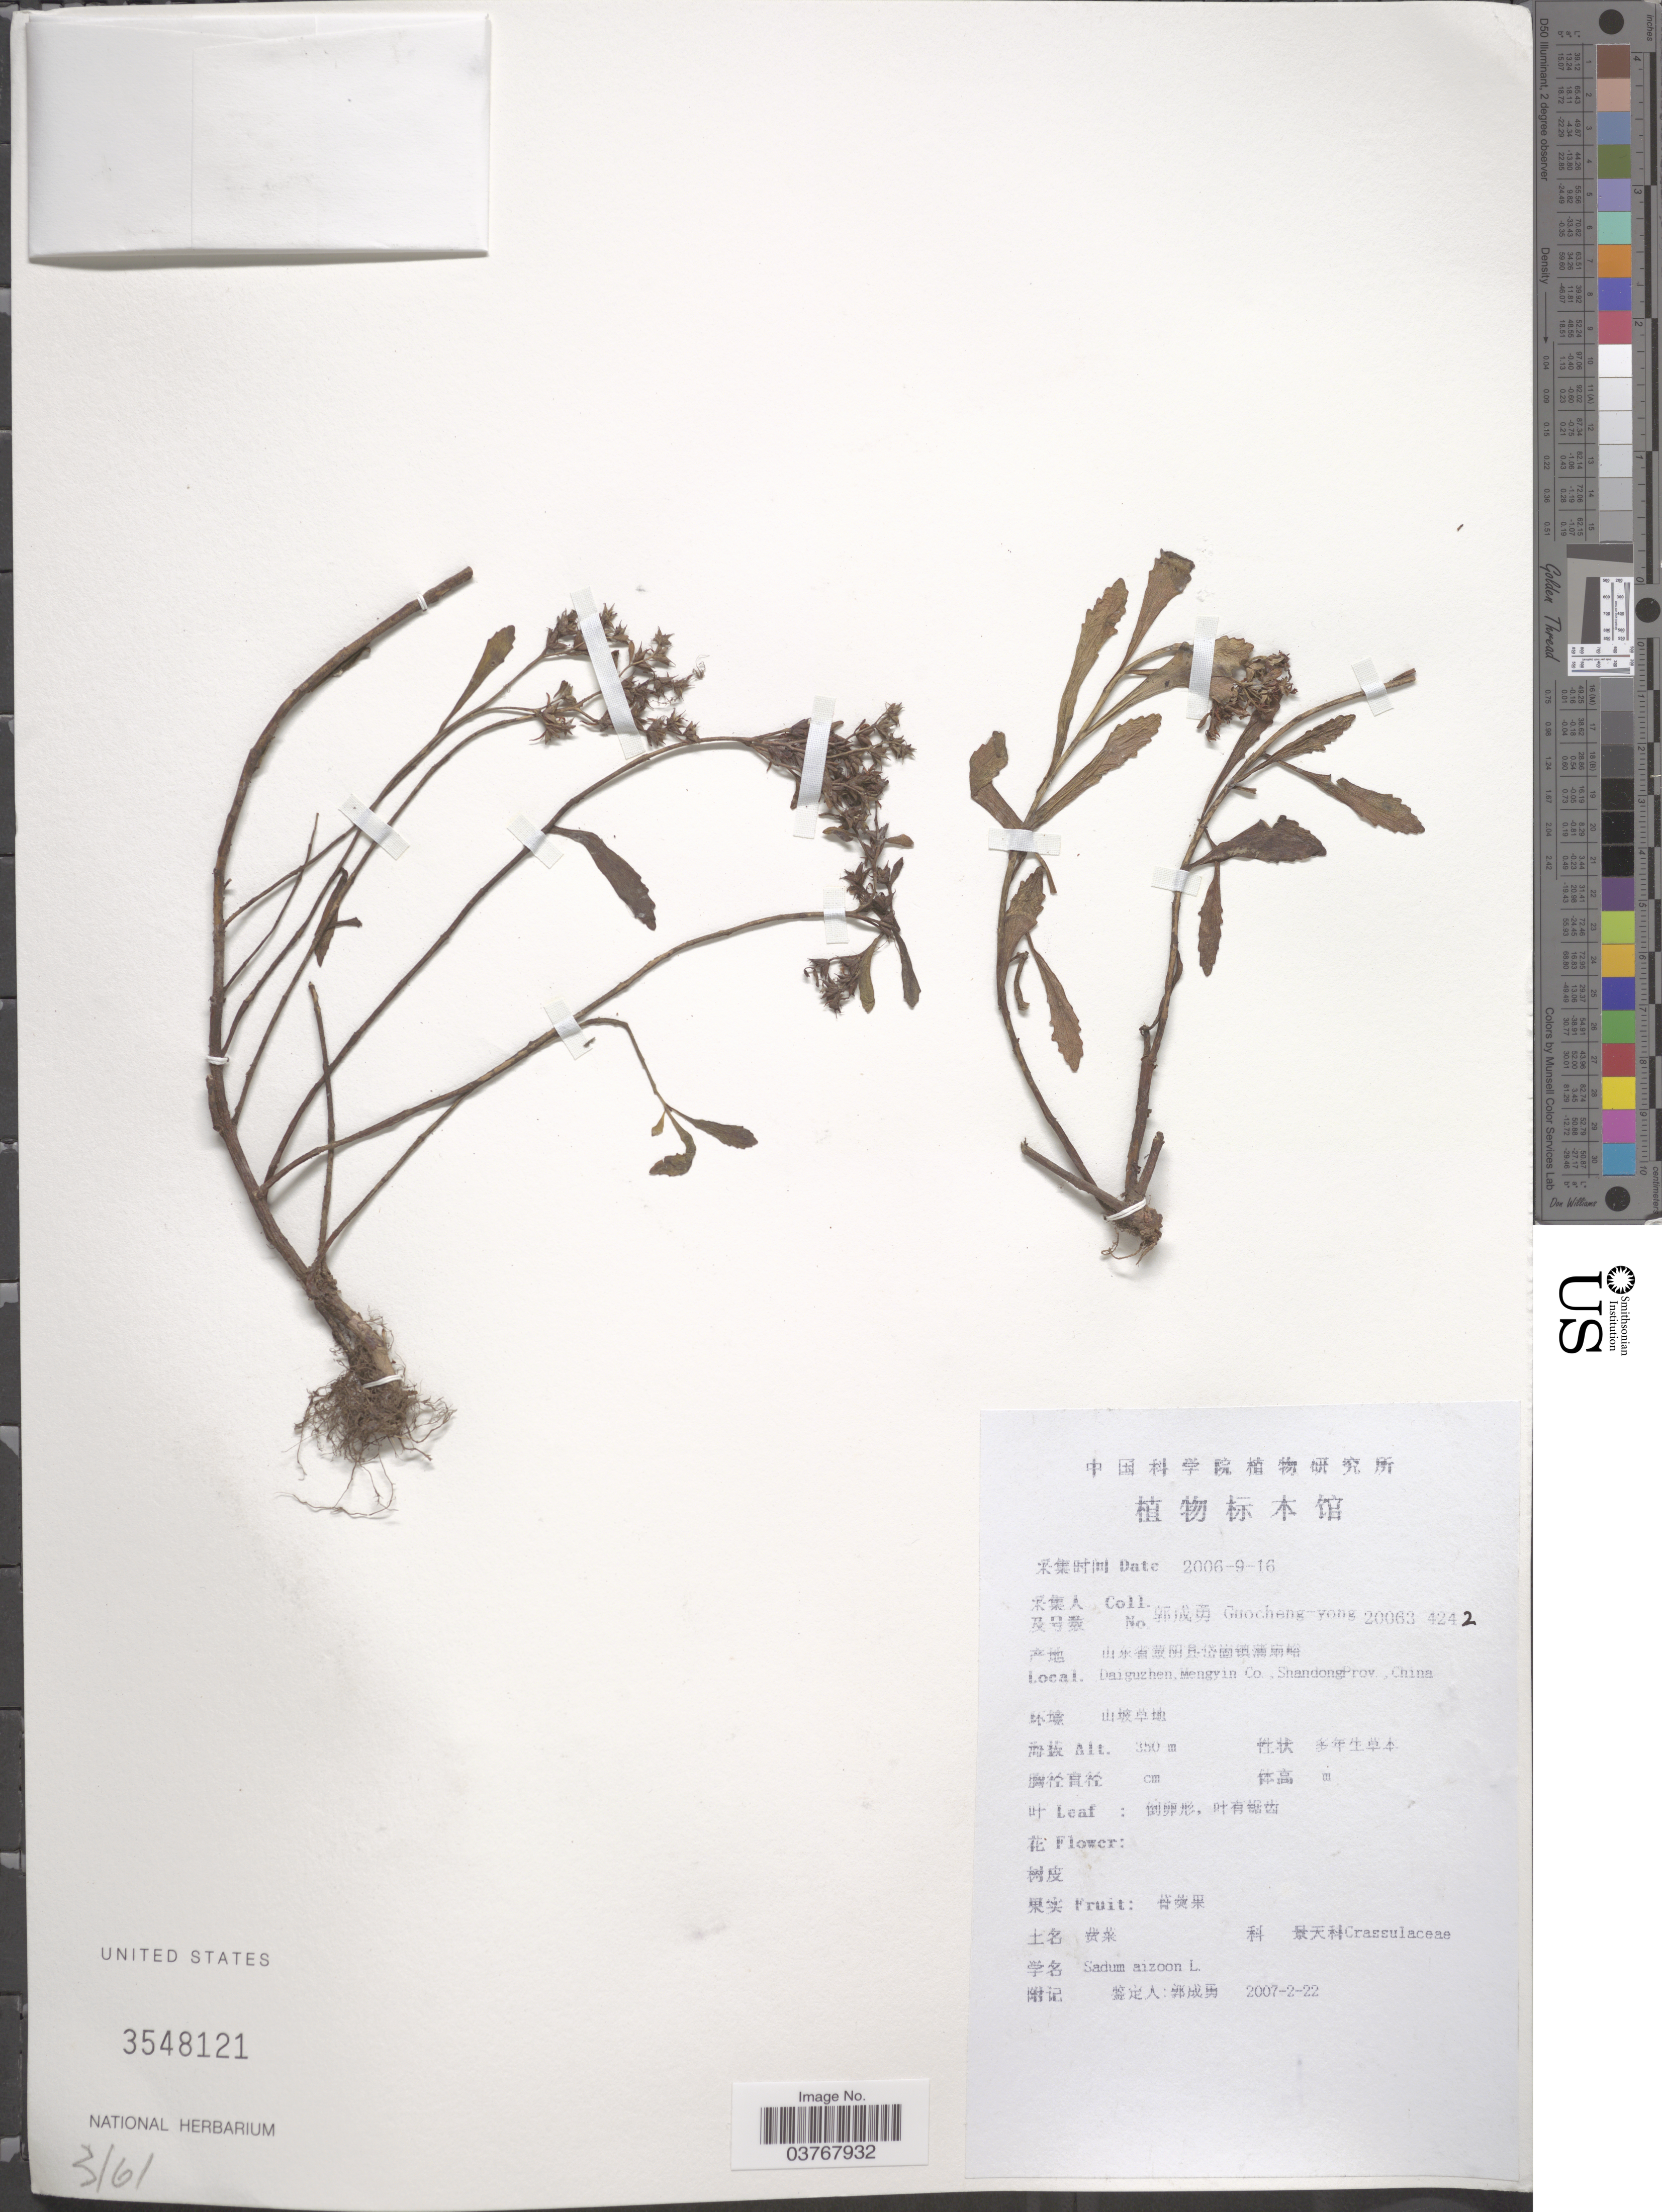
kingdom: Plantae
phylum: Tracheophyta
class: Magnoliopsida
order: Saxifragales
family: Crassulaceae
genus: Phedimus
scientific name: Phedimus aizoon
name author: (L.) 't Hart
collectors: Guo cheng-yong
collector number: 20063/4242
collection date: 2006-09-16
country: China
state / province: Shandong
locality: Daiguzhen, Mengyin Co.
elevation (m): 350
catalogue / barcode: US 3548121